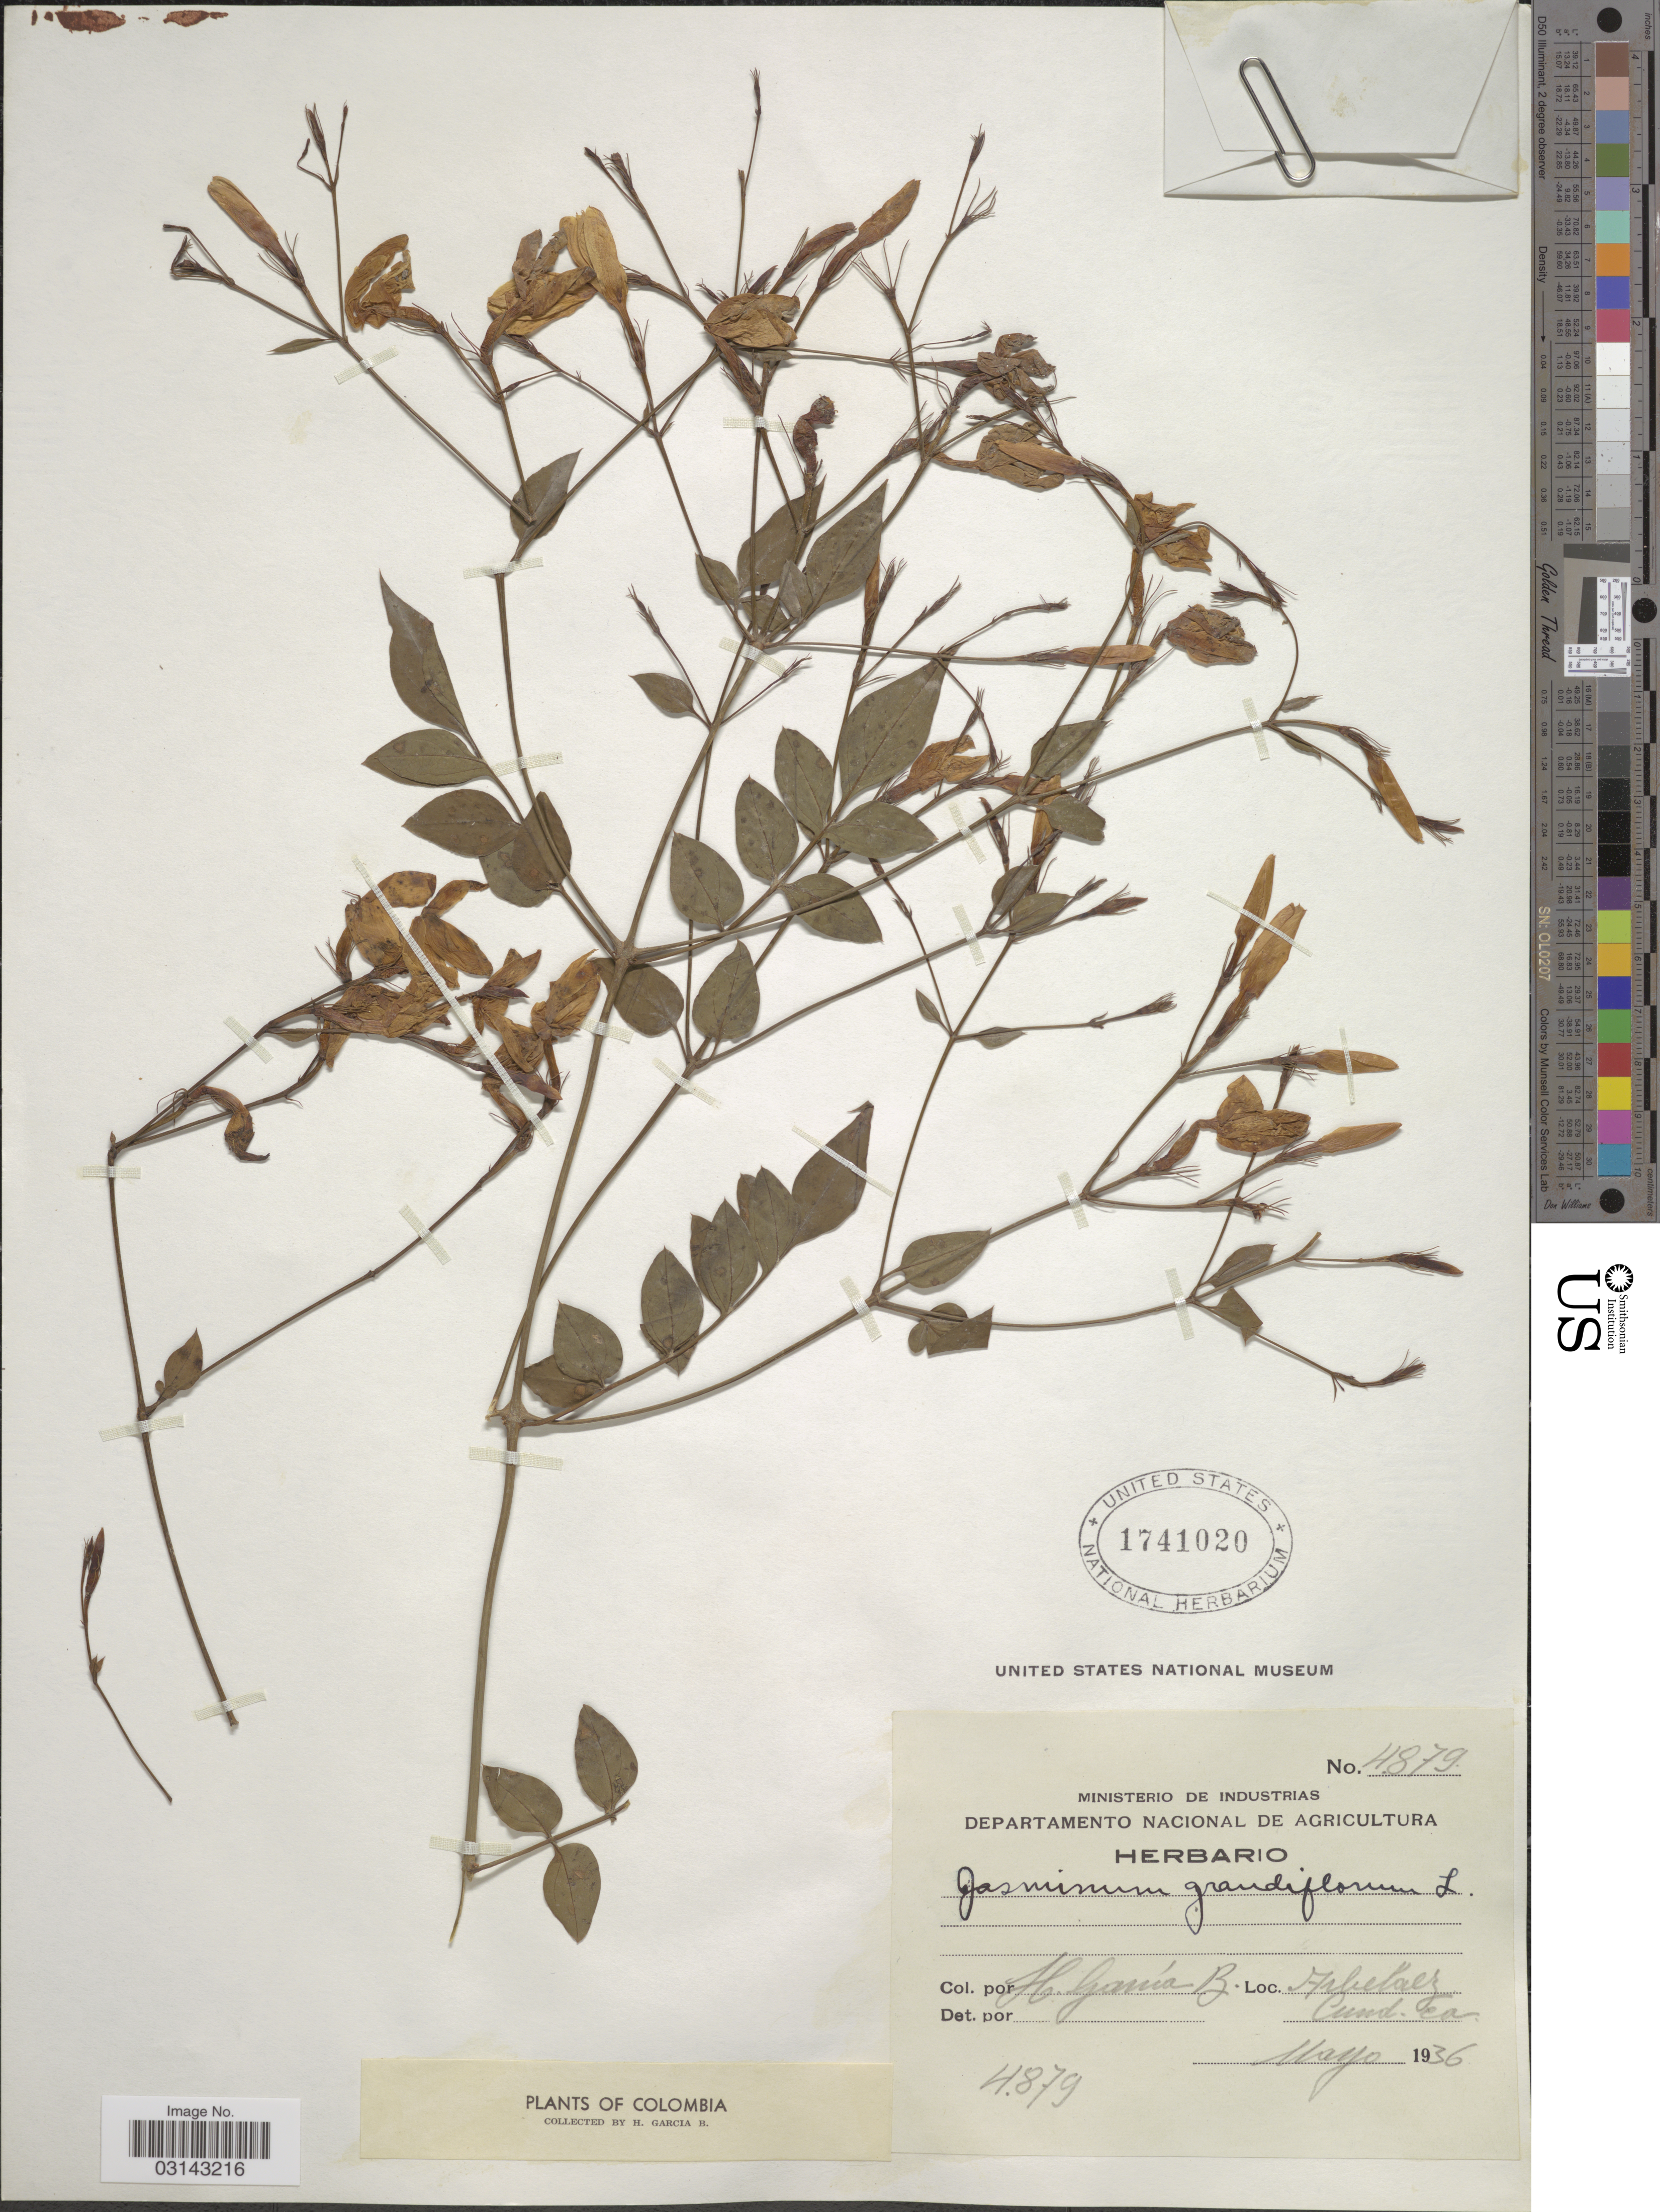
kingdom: Plantae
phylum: Tracheophyta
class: Magnoliopsida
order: Lamiales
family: Oleaceae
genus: Jasminum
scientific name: Jasminum grandiflorum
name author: L.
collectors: H. García B.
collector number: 4879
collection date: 1936-05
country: Colombia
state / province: Cundinamarca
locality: Arbelaez.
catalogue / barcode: US 1741020